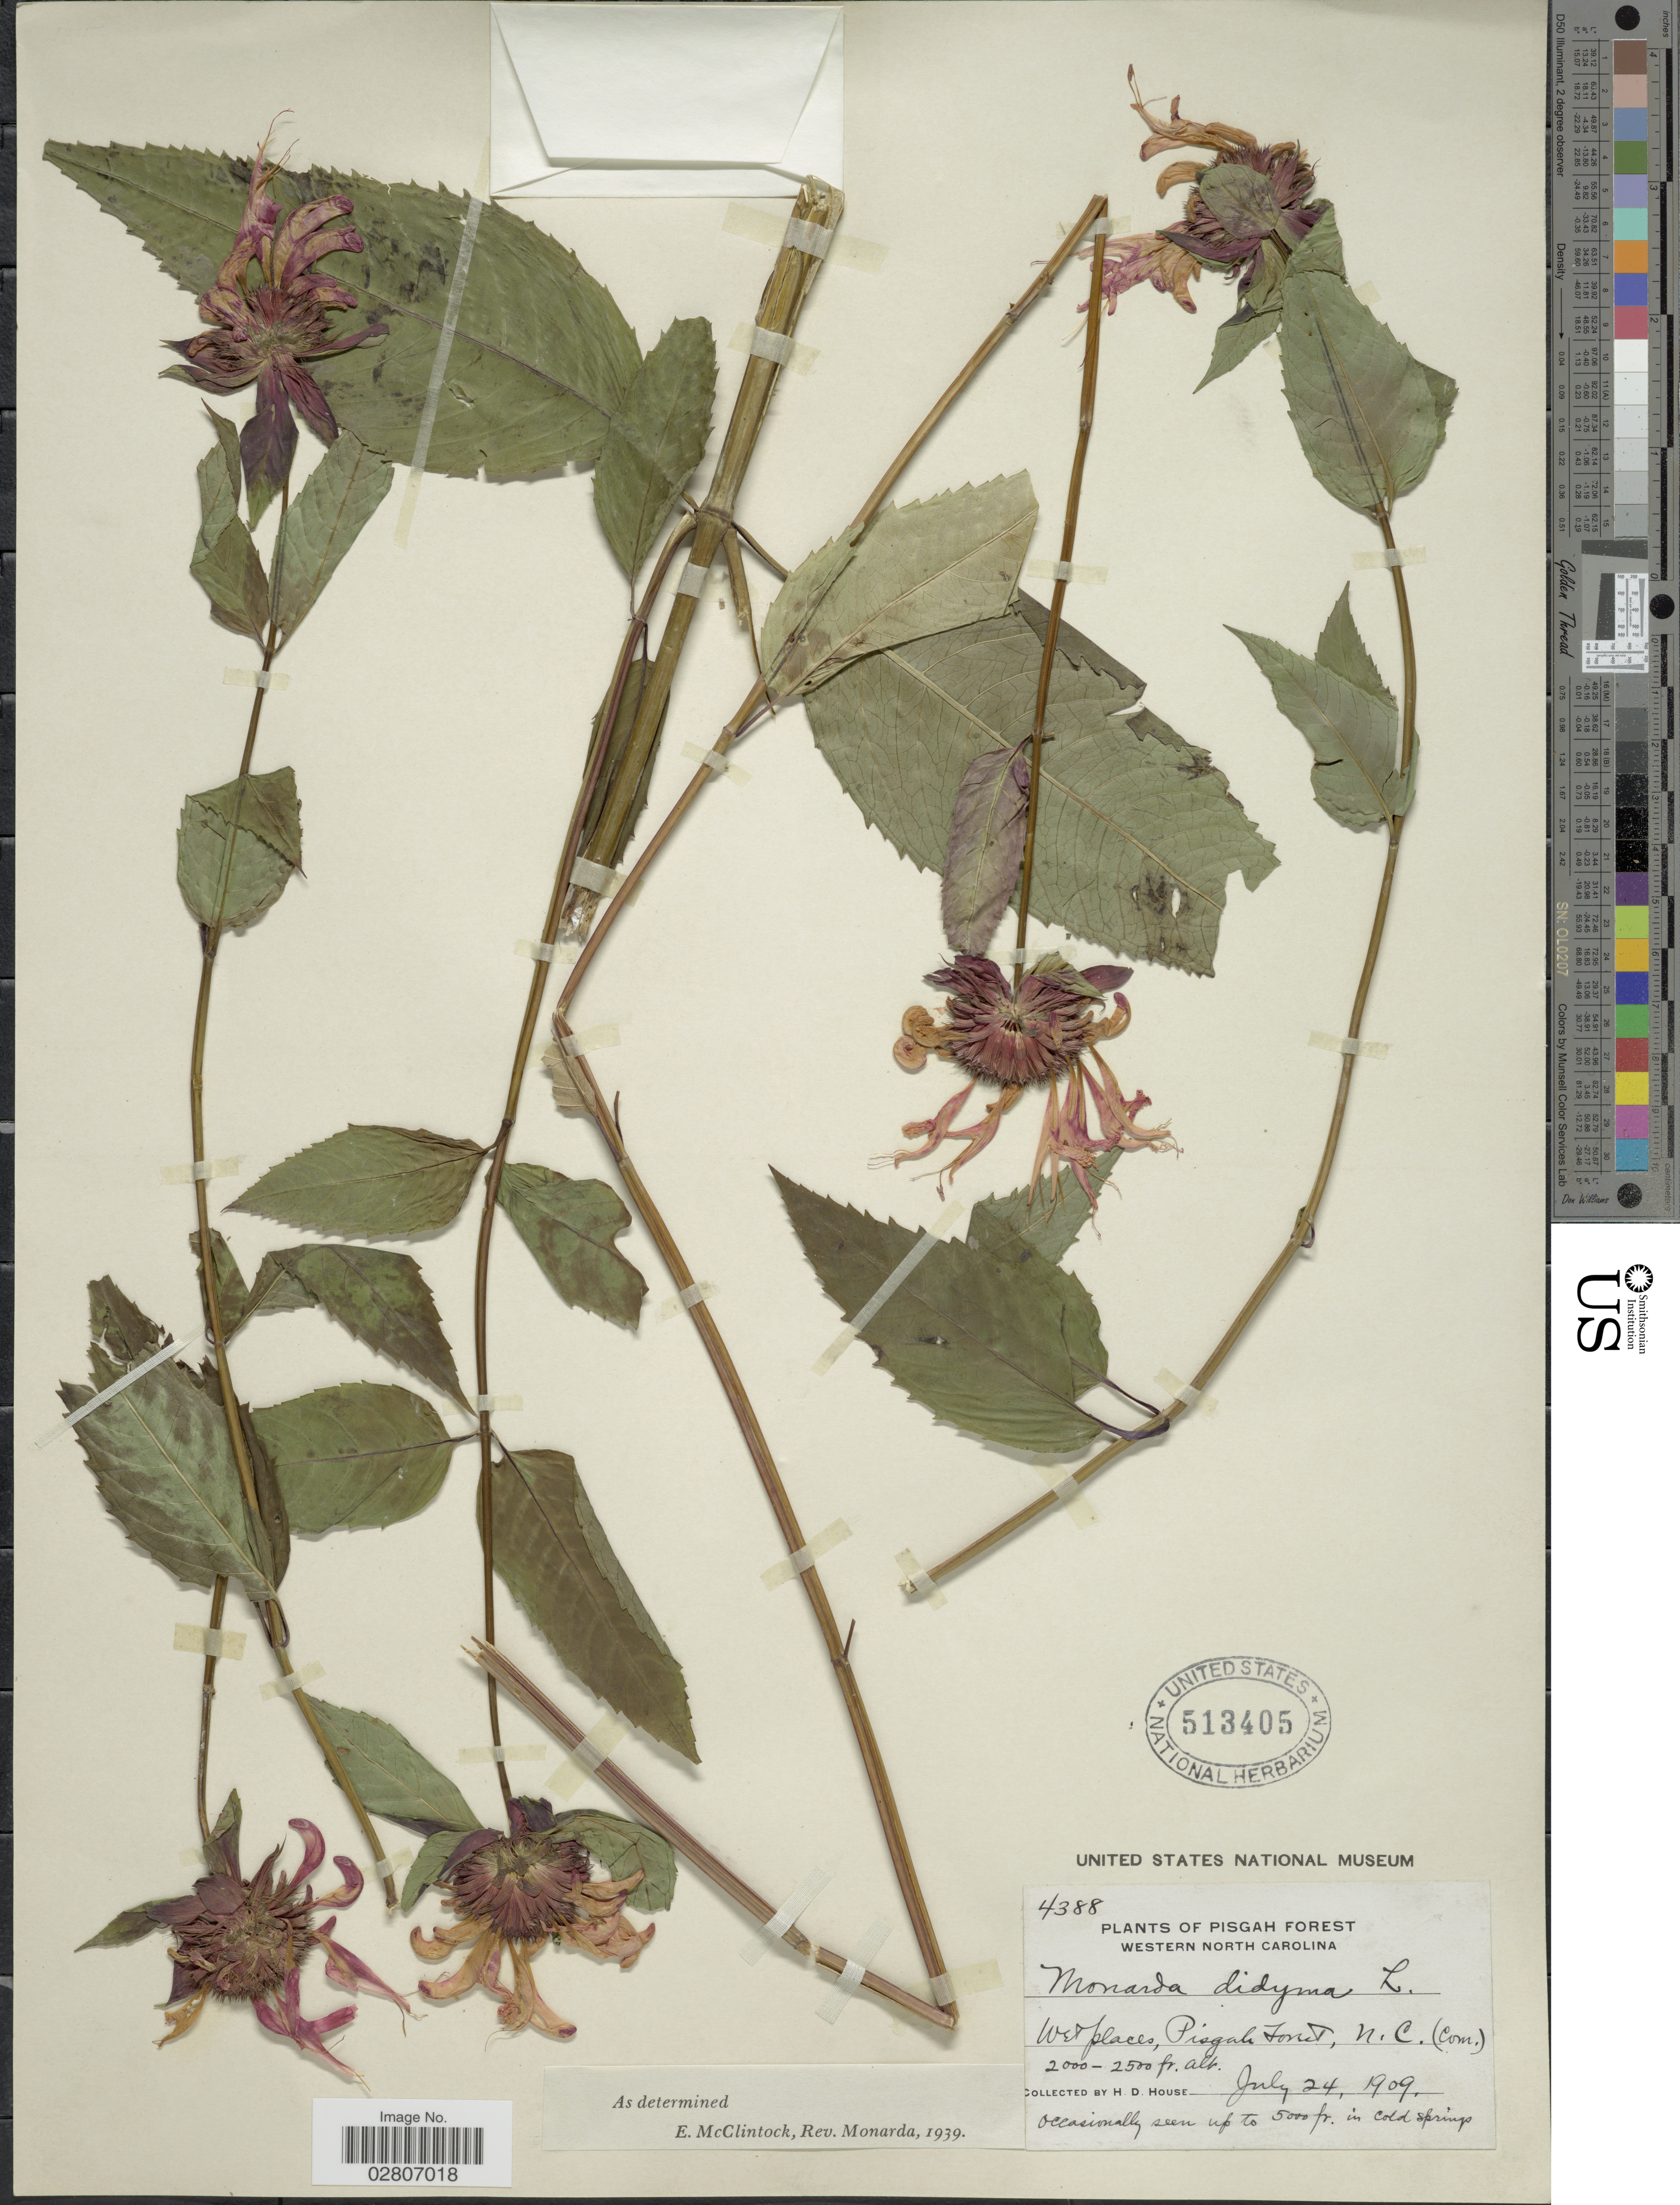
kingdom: Plantae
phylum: Tracheophyta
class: Magnoliopsida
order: Lamiales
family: Lamiaceae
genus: Monarda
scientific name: Monarda didyma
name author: L.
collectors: H. D. House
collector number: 4388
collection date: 1909-07-24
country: United States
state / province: North Carolina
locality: Pisgah Forest. Western North Carolina. Wet places, Pisgah Forest.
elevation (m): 610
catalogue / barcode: US 513405